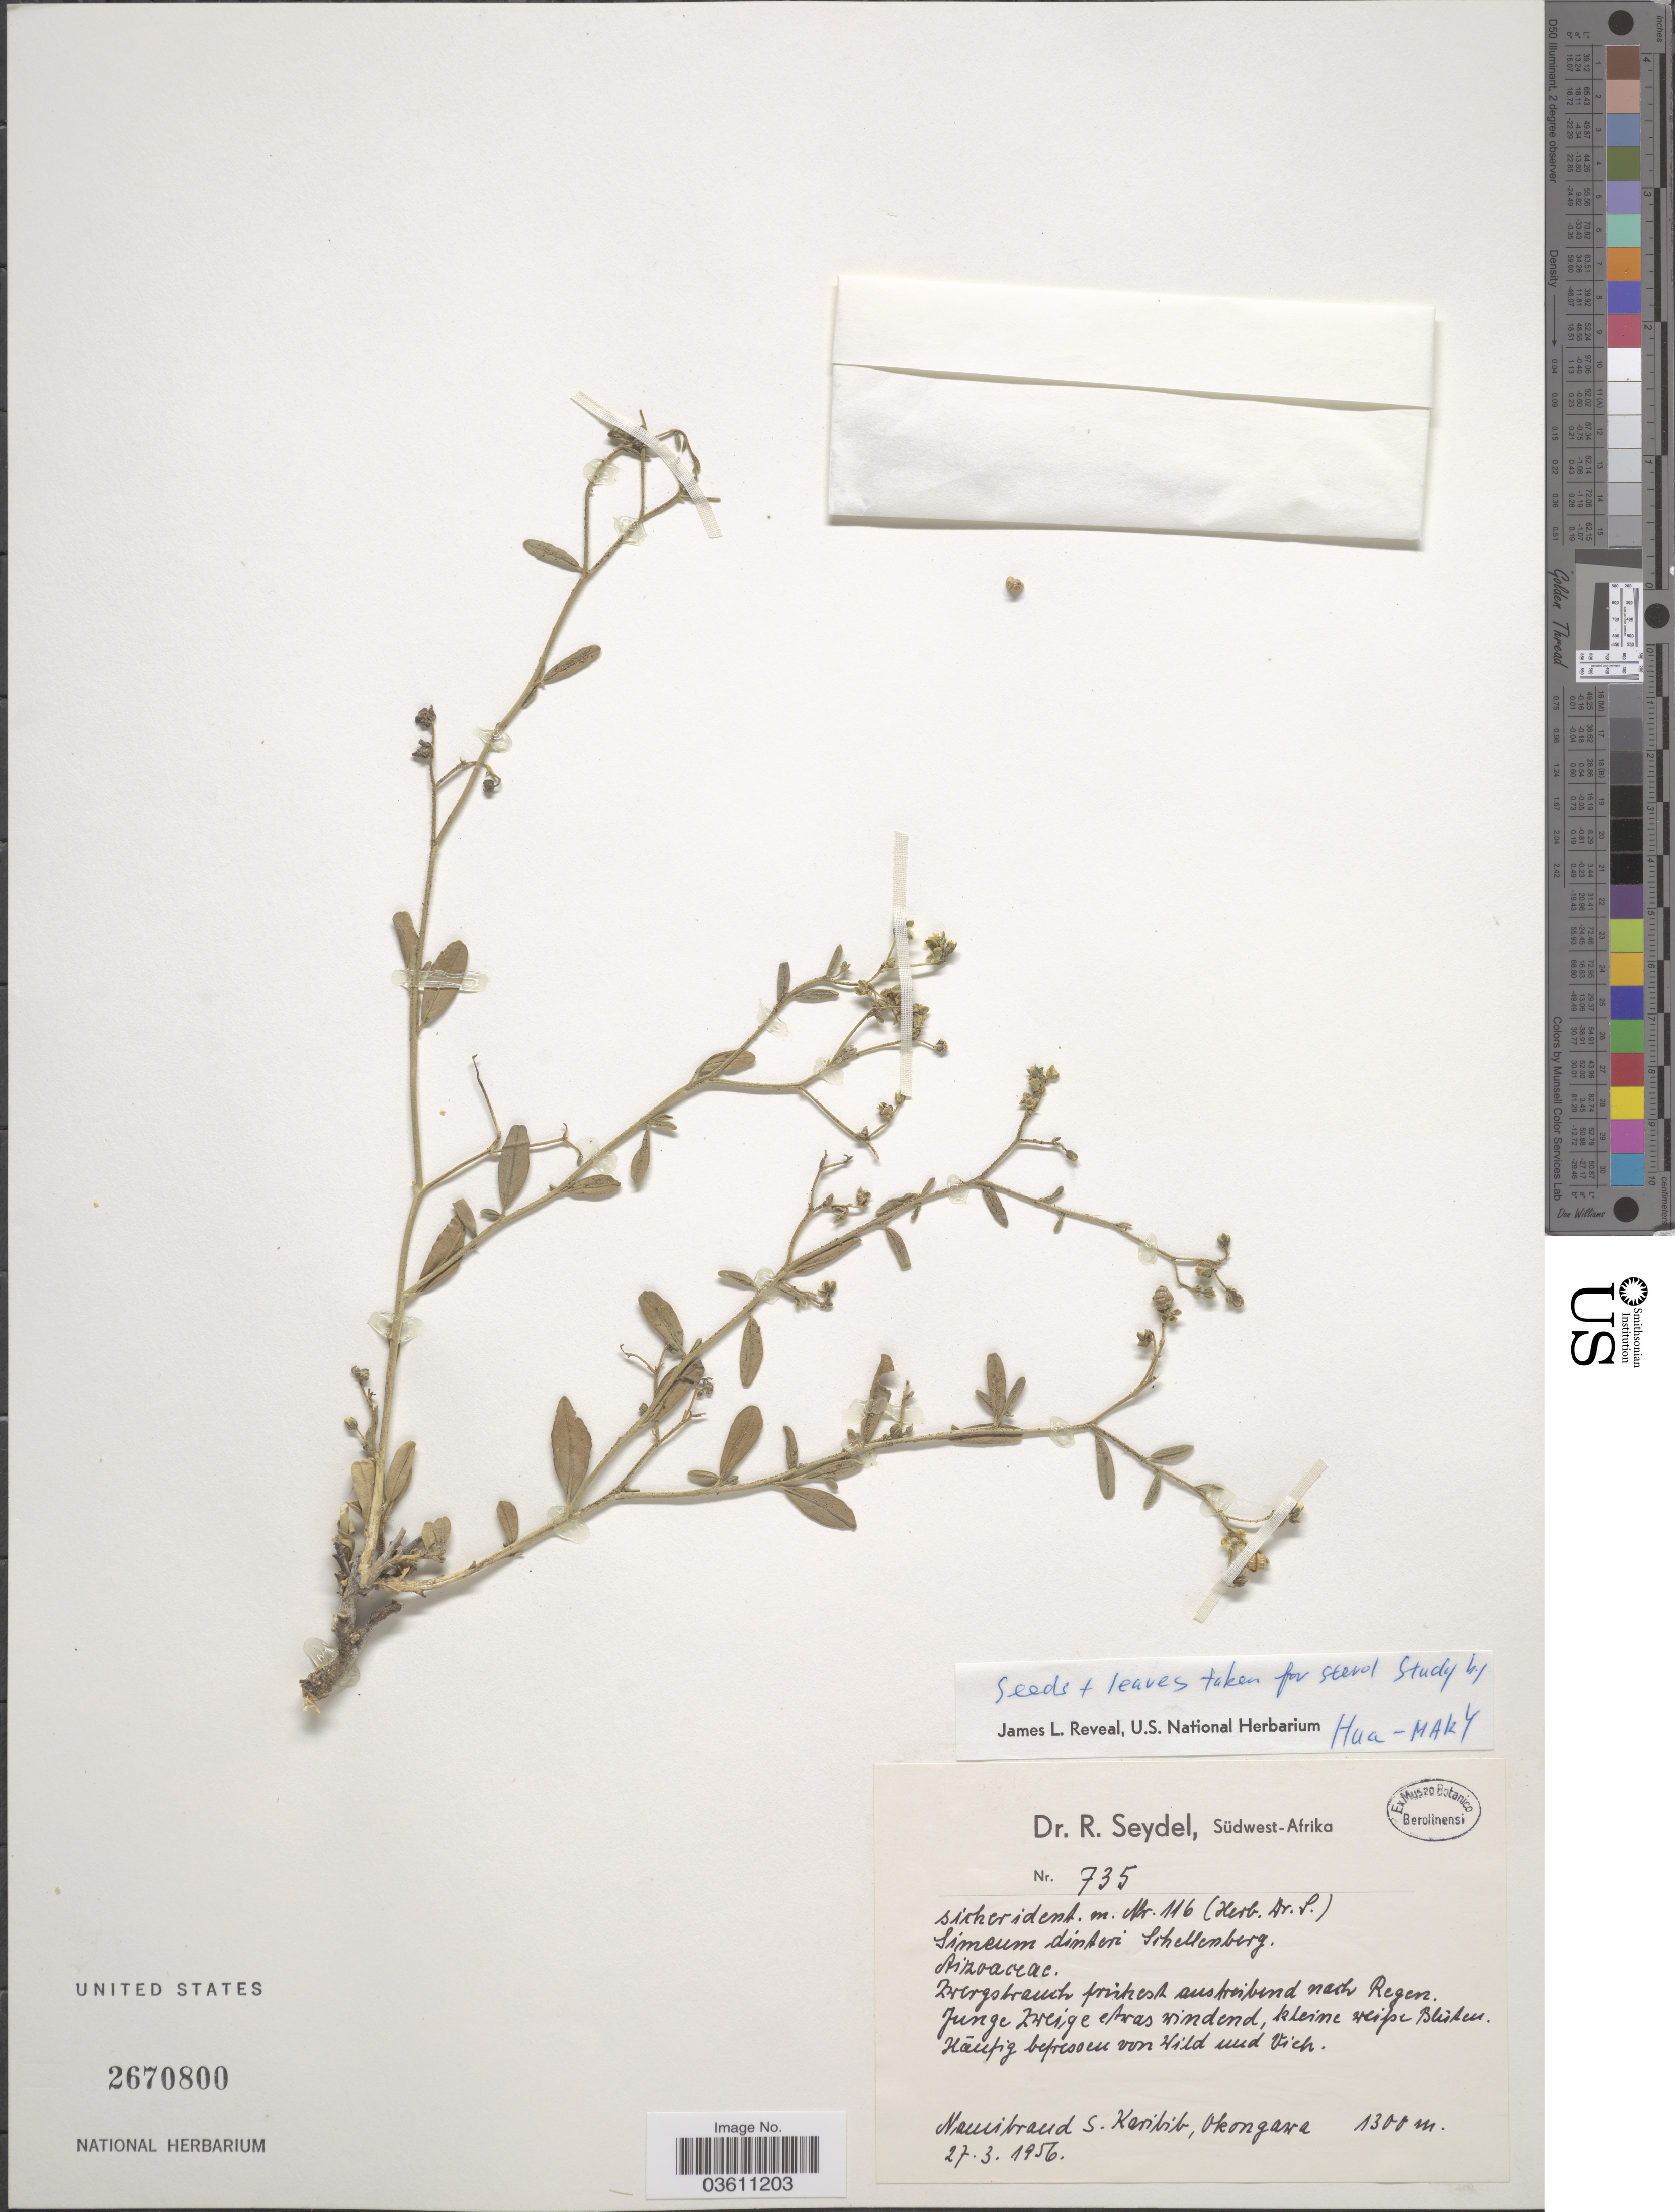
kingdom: Plantae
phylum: Tracheophyta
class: Magnoliopsida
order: Caryophyllales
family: Limeaceae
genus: Limeum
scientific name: Limeum dinteri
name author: G. Schellenb.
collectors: R. Seydel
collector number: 735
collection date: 1956-03-27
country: Namibia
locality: Südwest-Afrika. Namibrand S. Karibib, Okongawa.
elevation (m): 1300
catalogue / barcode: US 2670800